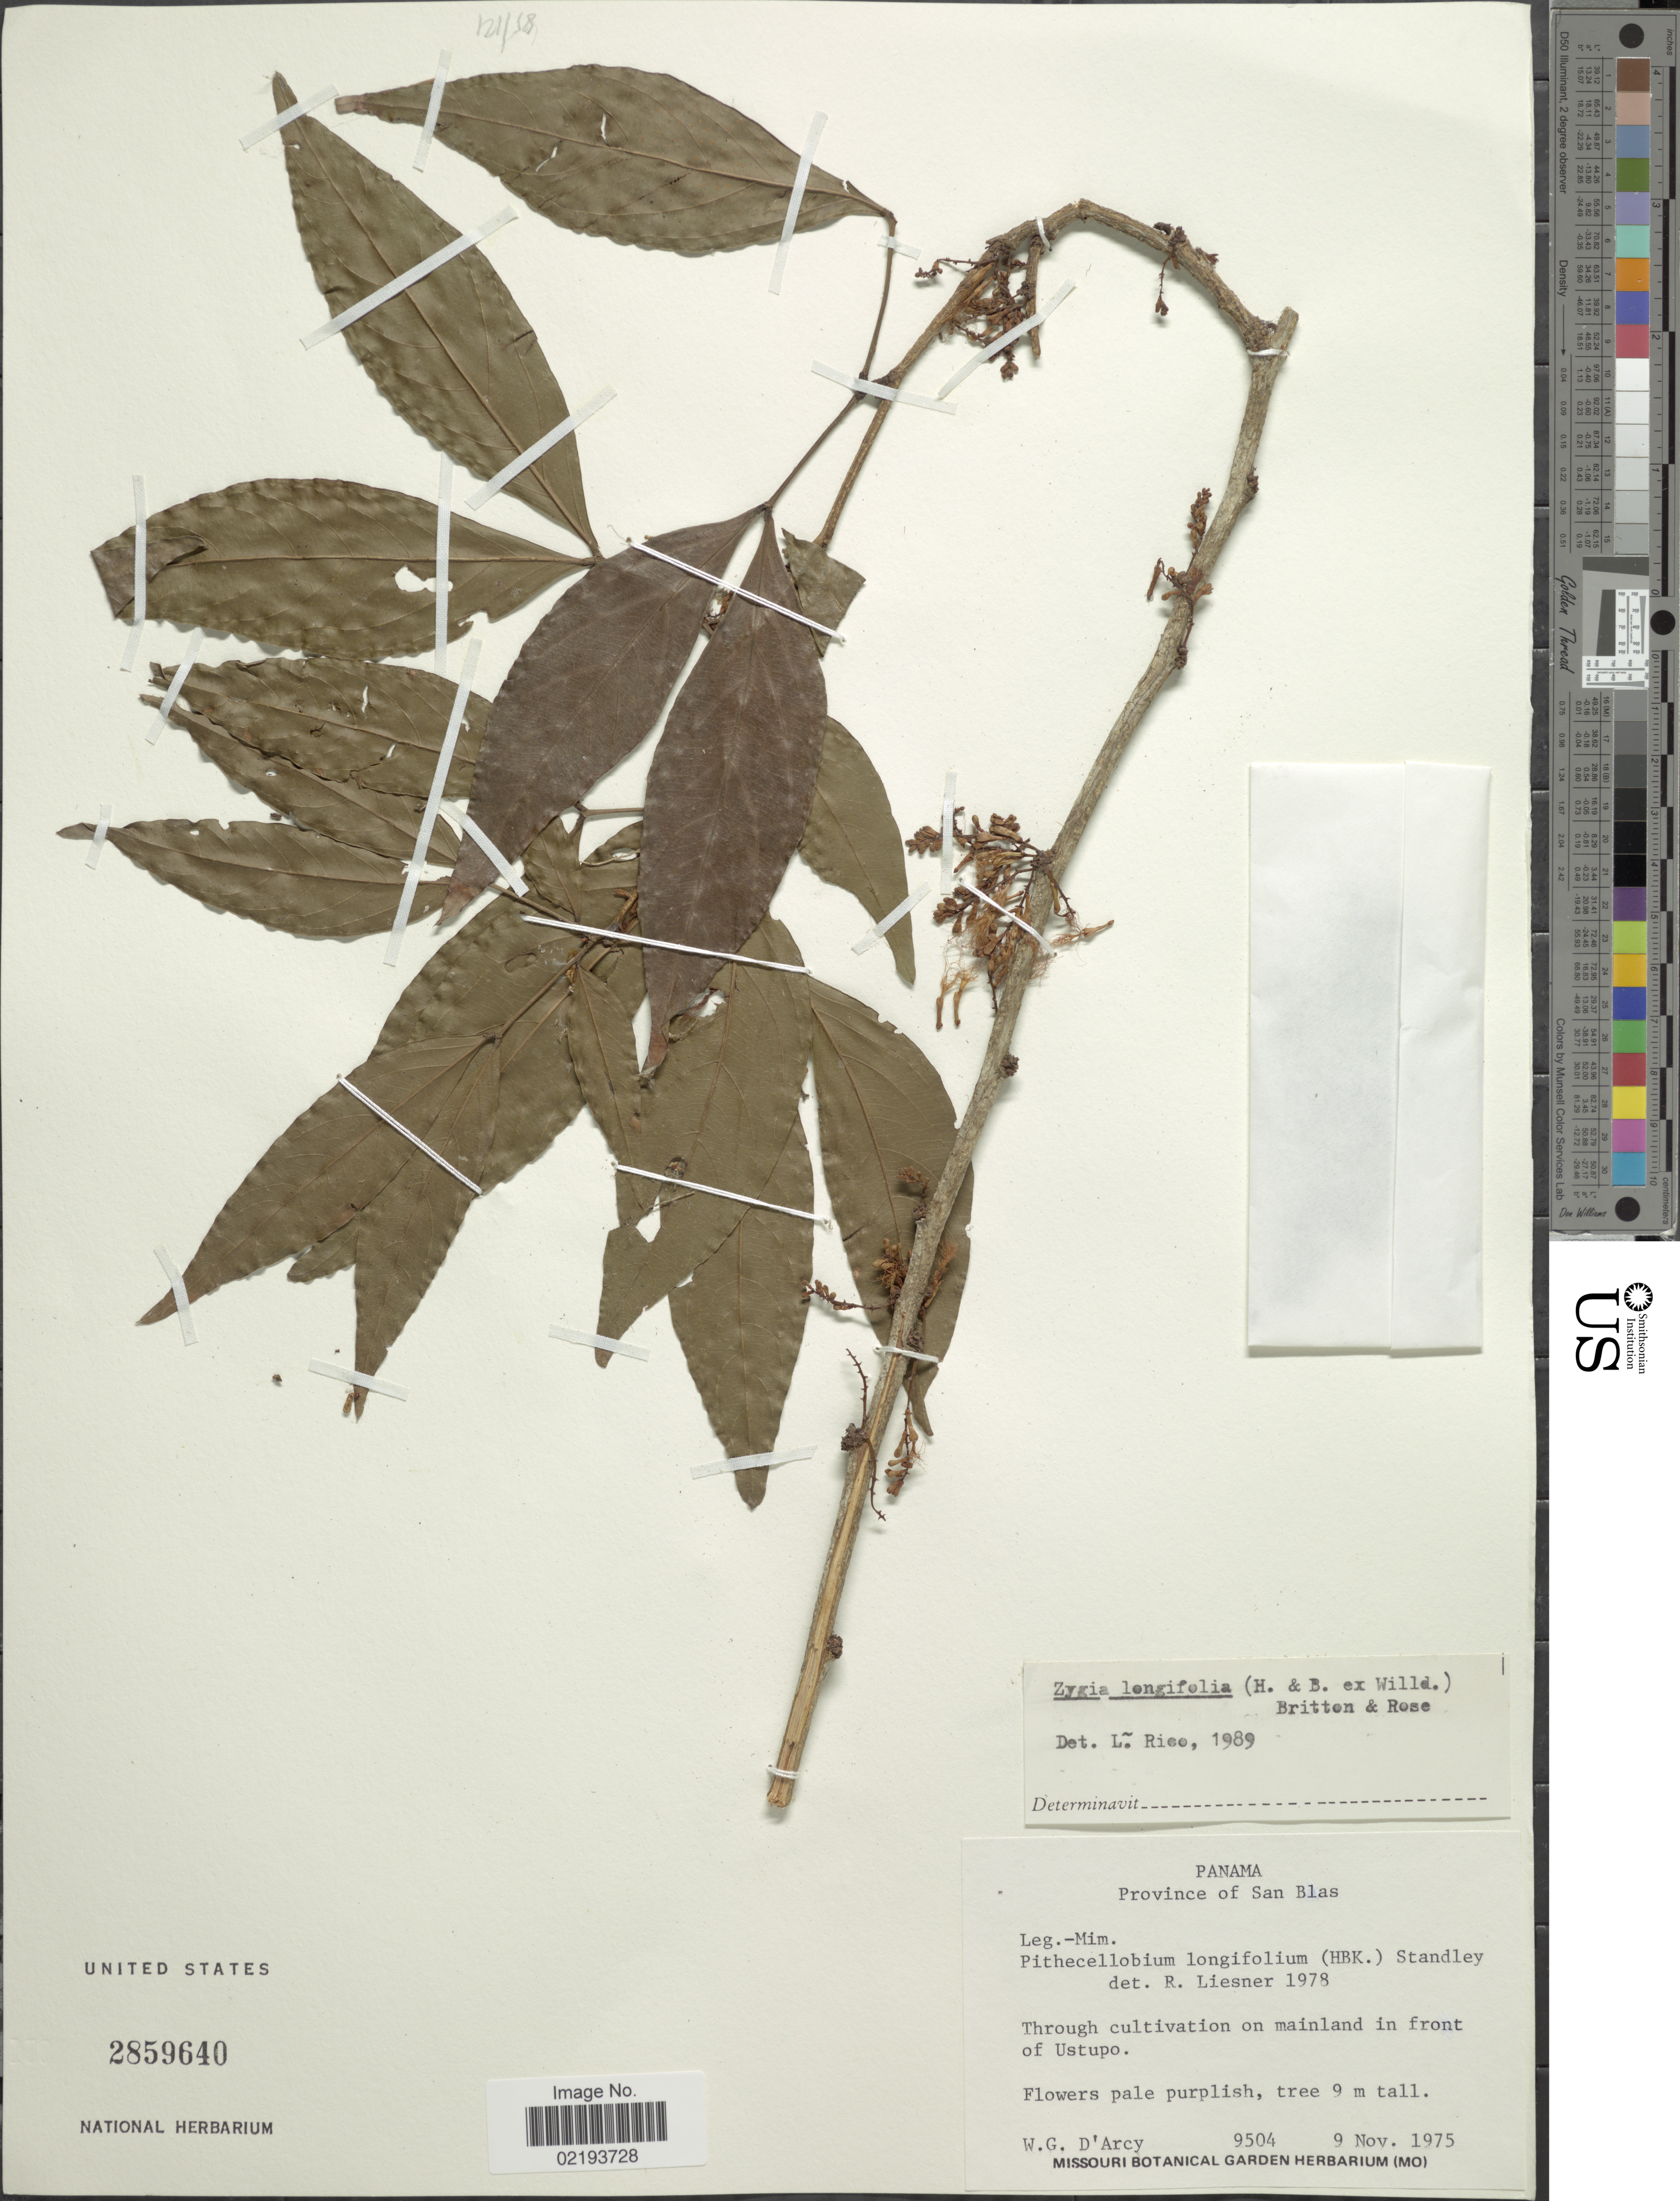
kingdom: Plantae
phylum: Tracheophyta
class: Magnoliopsida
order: Fabales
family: Fabaceae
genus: Zygia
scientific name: Zygia longifolia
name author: (Willd.) Britton & Rose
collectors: W. G. D'Arcy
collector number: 9504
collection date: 1975-11-09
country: Panama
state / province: Kuna Yala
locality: Province of San Blas, Through cultivation on mainland in front of Ustupo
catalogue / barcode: US 2859640